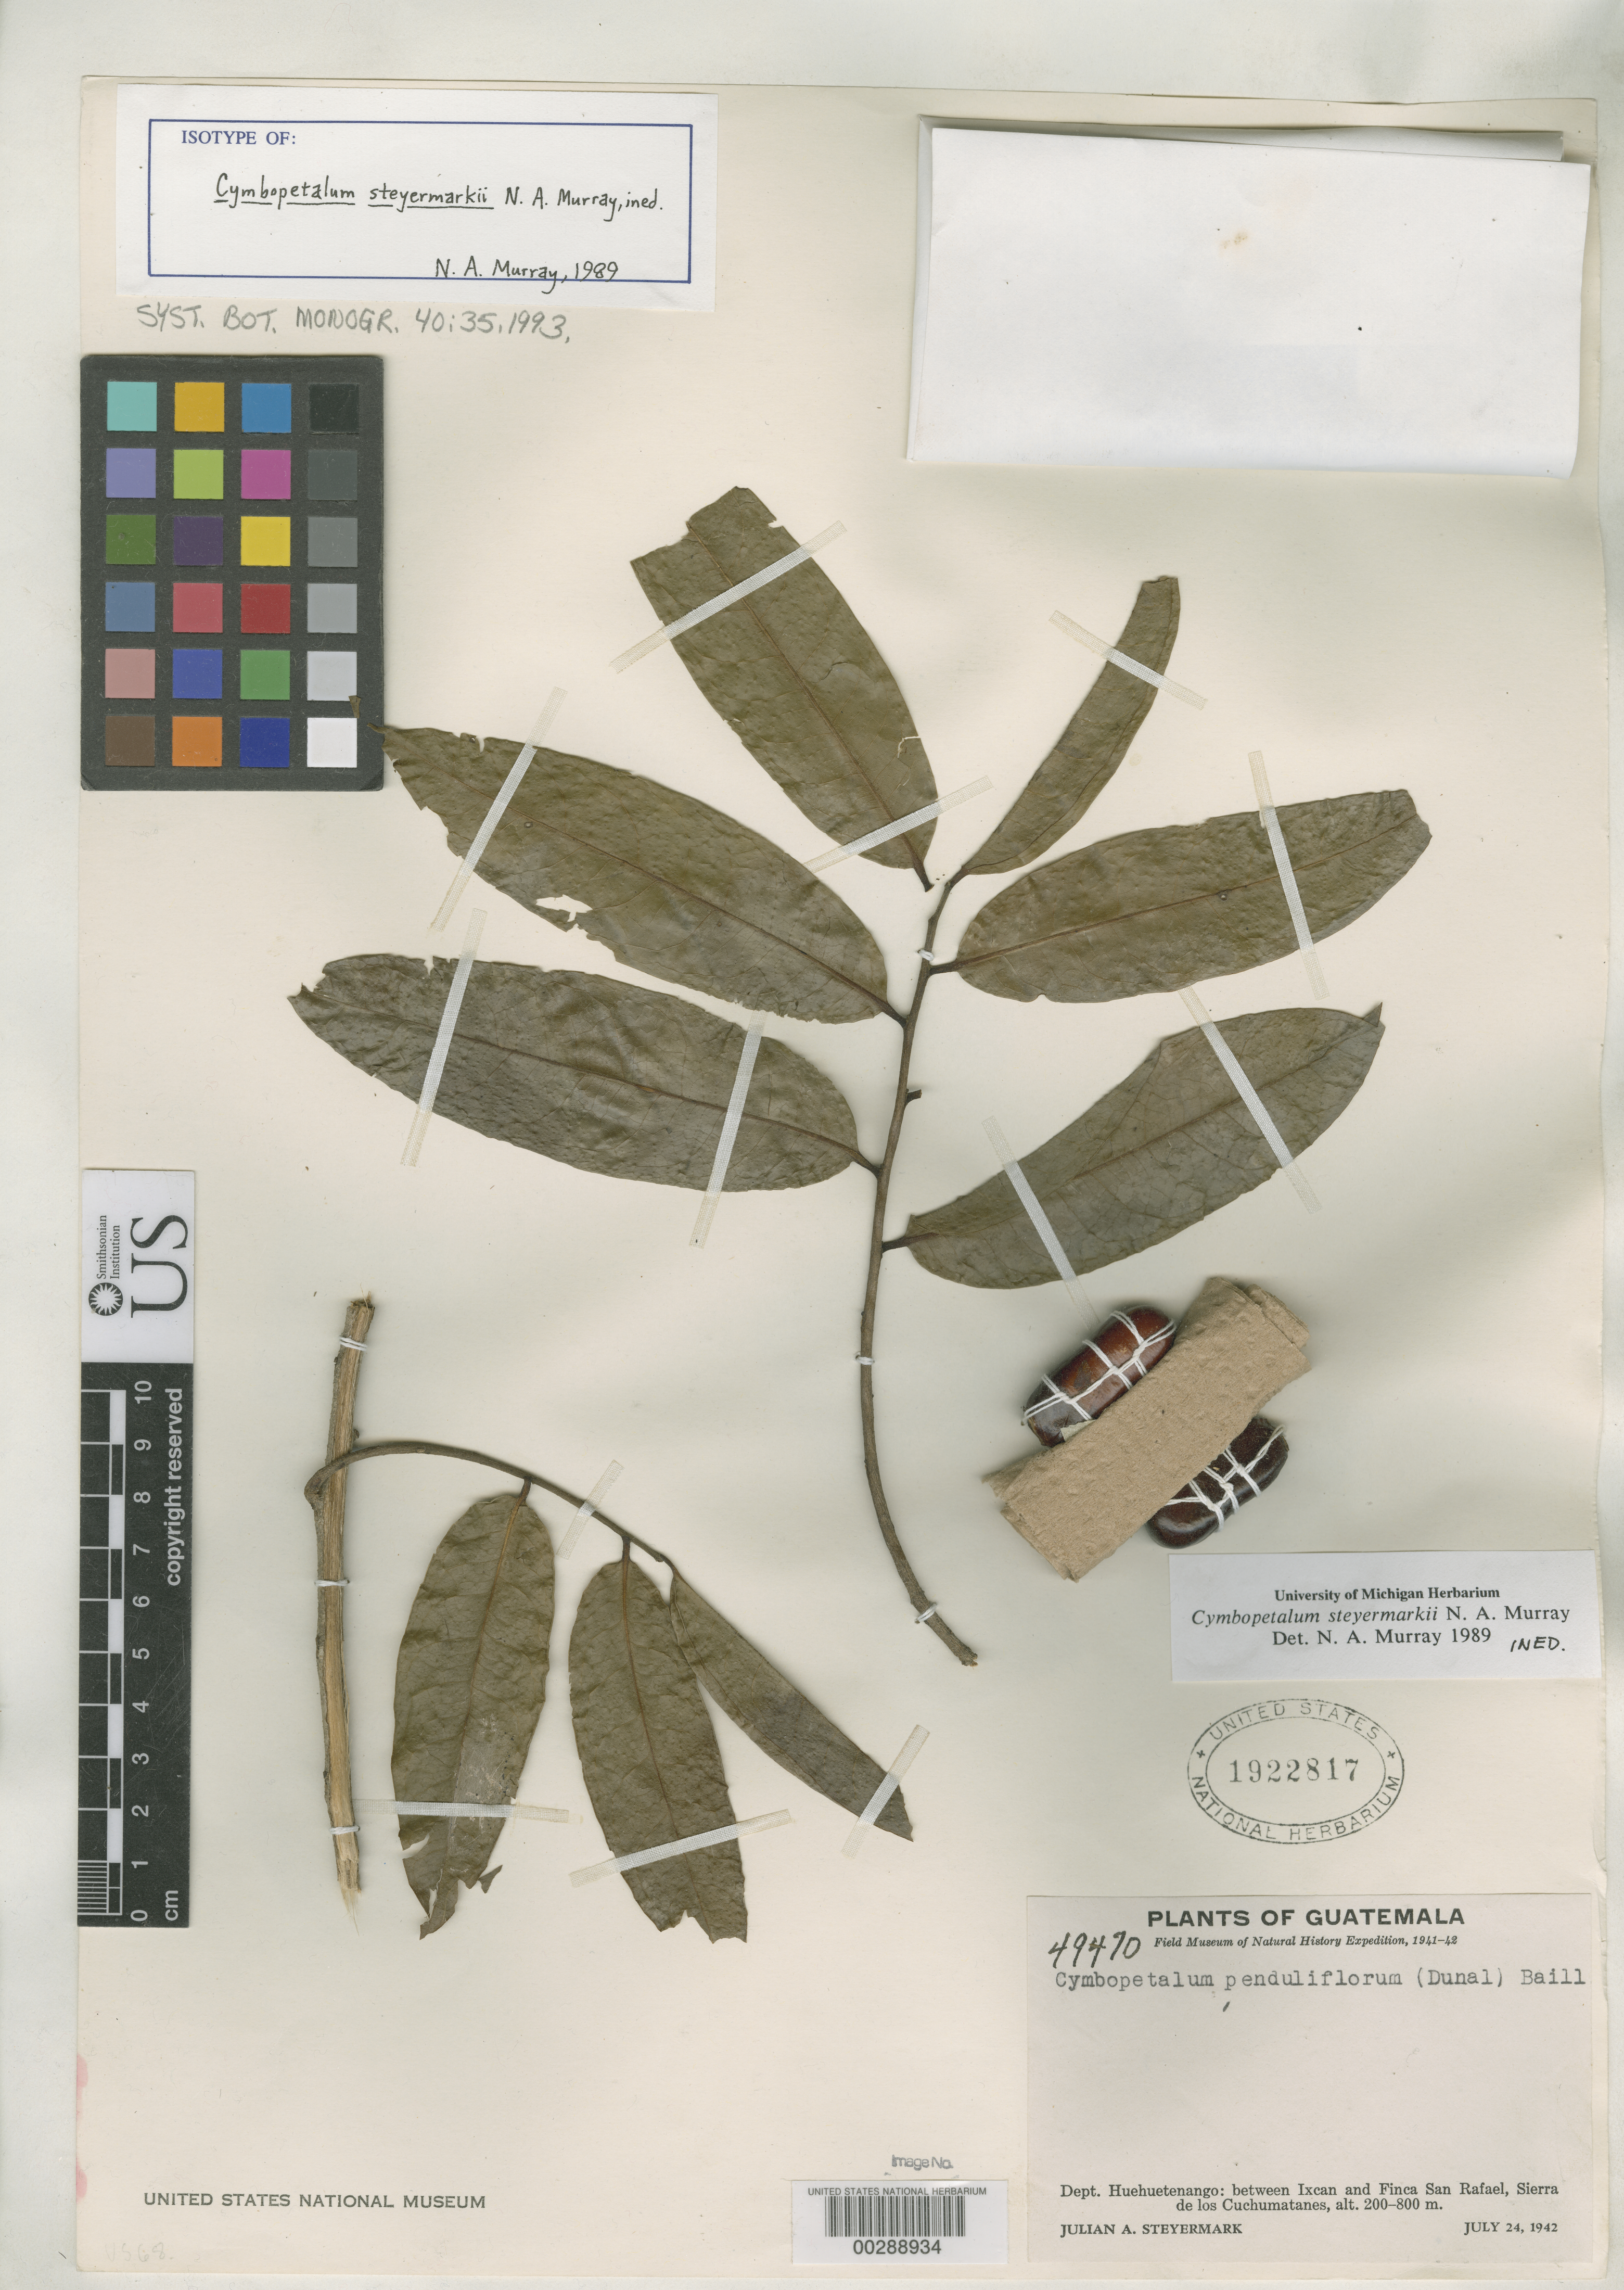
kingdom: Plantae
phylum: Tracheophyta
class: Magnoliopsida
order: Magnoliales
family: Annonaceae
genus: Cymbopetalum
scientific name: Cymbopetalum steyermarkii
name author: N.A. Murray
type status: Isotype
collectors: J. Steyermark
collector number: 49470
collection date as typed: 24 Jul 1942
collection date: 1942-07-24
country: Guatemala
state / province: Huehuetenango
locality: Between Ixcan and Finca San Rafael, Sierra de las Cuchumatanes.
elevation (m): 200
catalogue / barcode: US 1922817